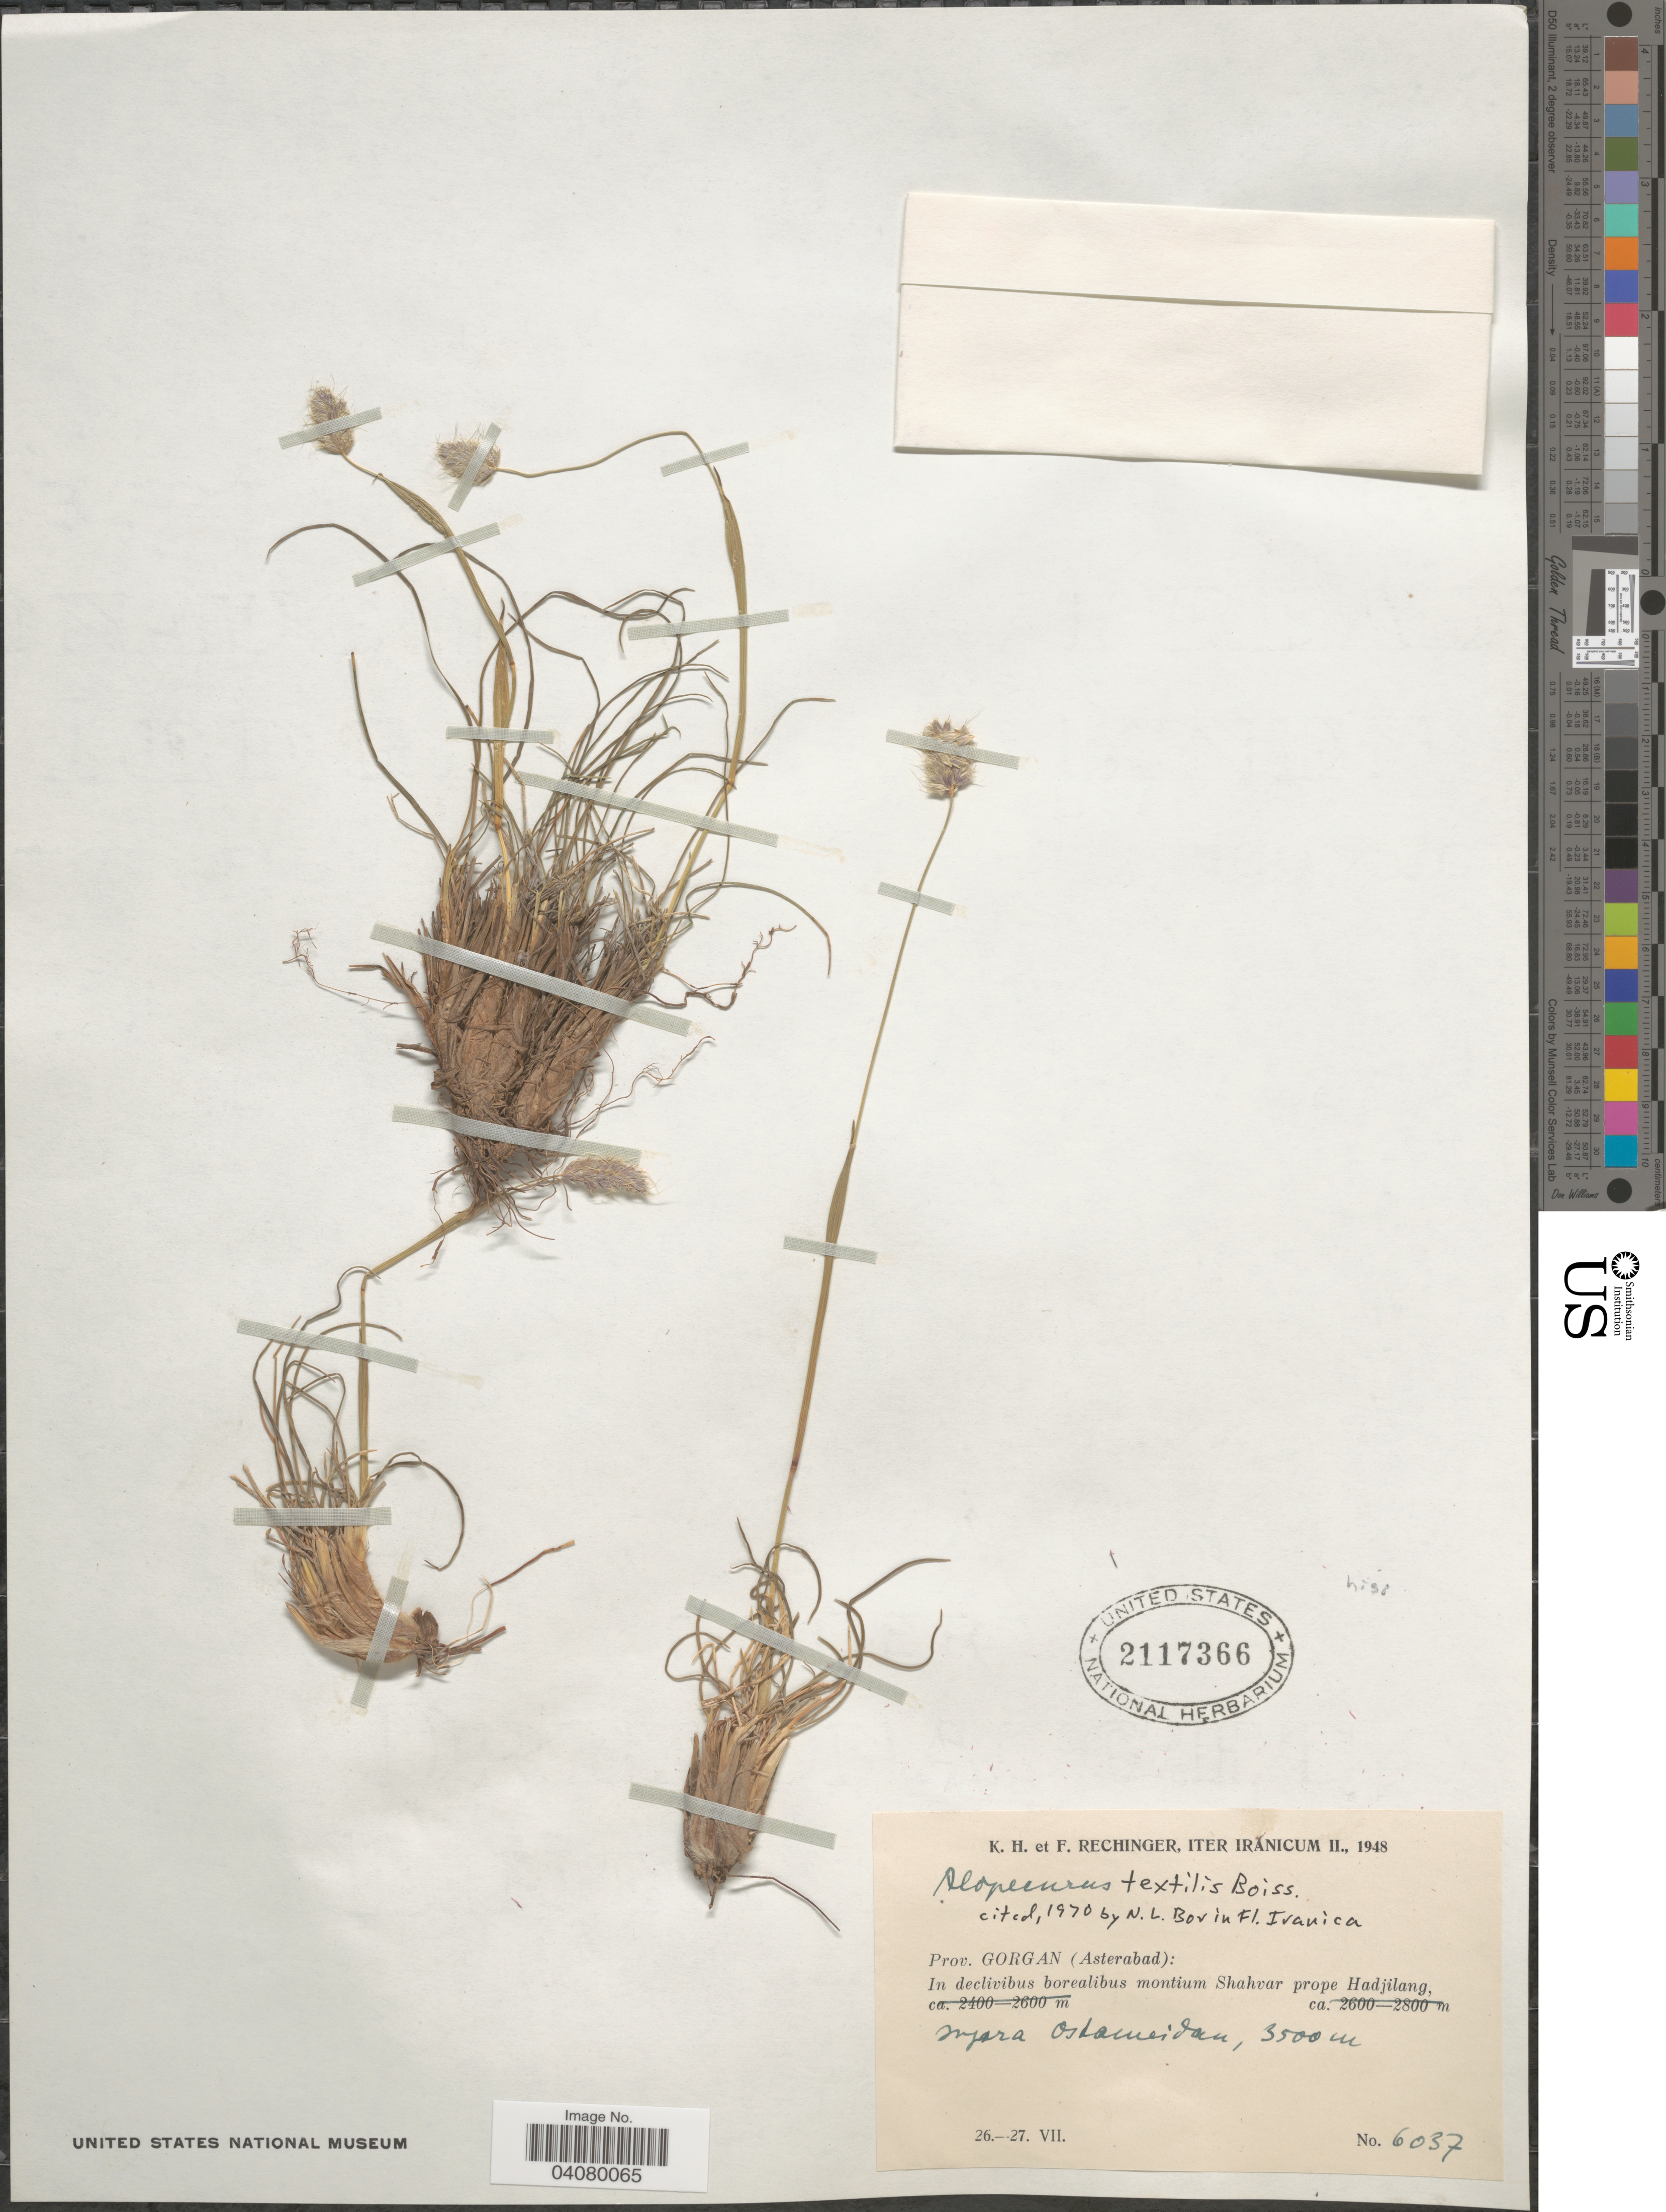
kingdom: Plantae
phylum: Tracheophyta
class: Liliopsida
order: Poales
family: Poaceae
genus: Alopecurus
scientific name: Alopecurus textilis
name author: Boiss.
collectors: K. H. Rechinger & F. Rechinger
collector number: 6037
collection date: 1948-07-26/1948-07-27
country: Iran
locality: Iter Iranicum II. Prov. Gorgan (Asterabad): In declivibus borealibus montium Shahvar prope Hadjilang. Pjara ostameidan. [interpreted]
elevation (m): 3500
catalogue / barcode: US 2117366